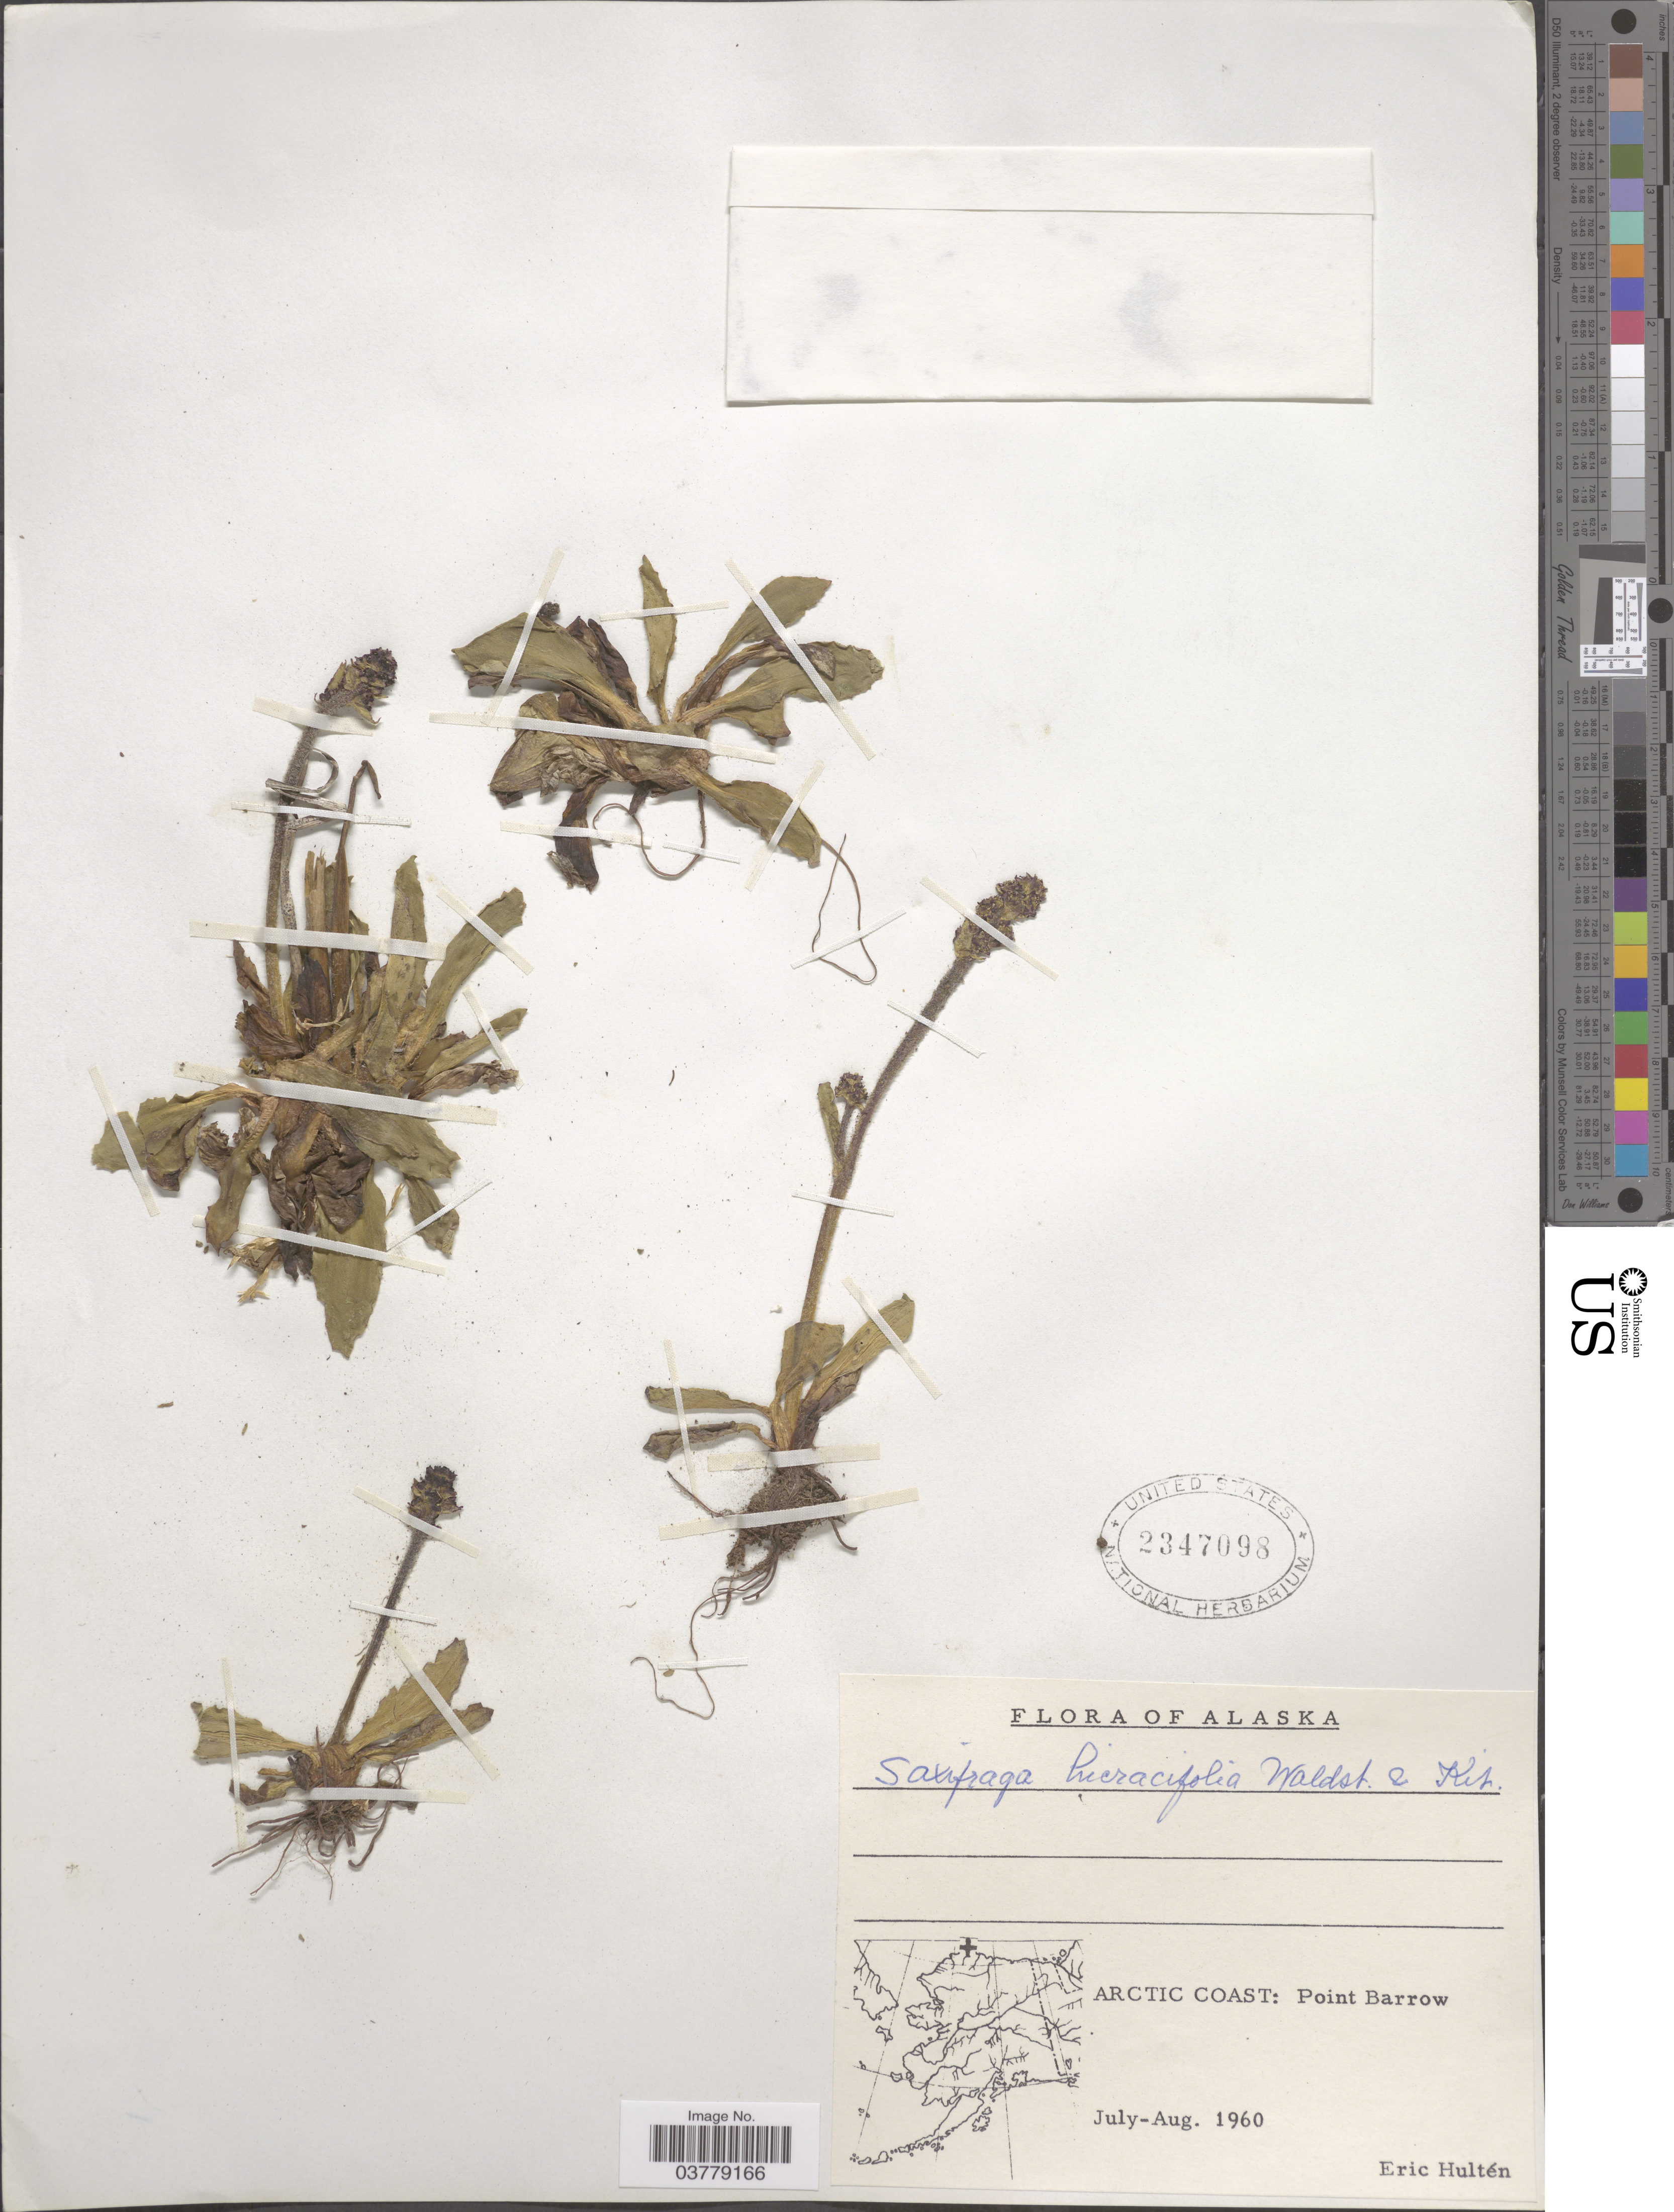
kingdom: Plantae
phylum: Tracheophyta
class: Magnoliopsida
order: Saxifragales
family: Saxifragaceae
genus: Micranthes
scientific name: Micranthes hieraciifolia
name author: (Waldst. & Kit. ex Willd.) Haw.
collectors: E. G. Hultén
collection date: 1960-07/1960-08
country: United States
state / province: Alaska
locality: Arctic Coast: Point Barrow.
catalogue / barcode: US 2347098